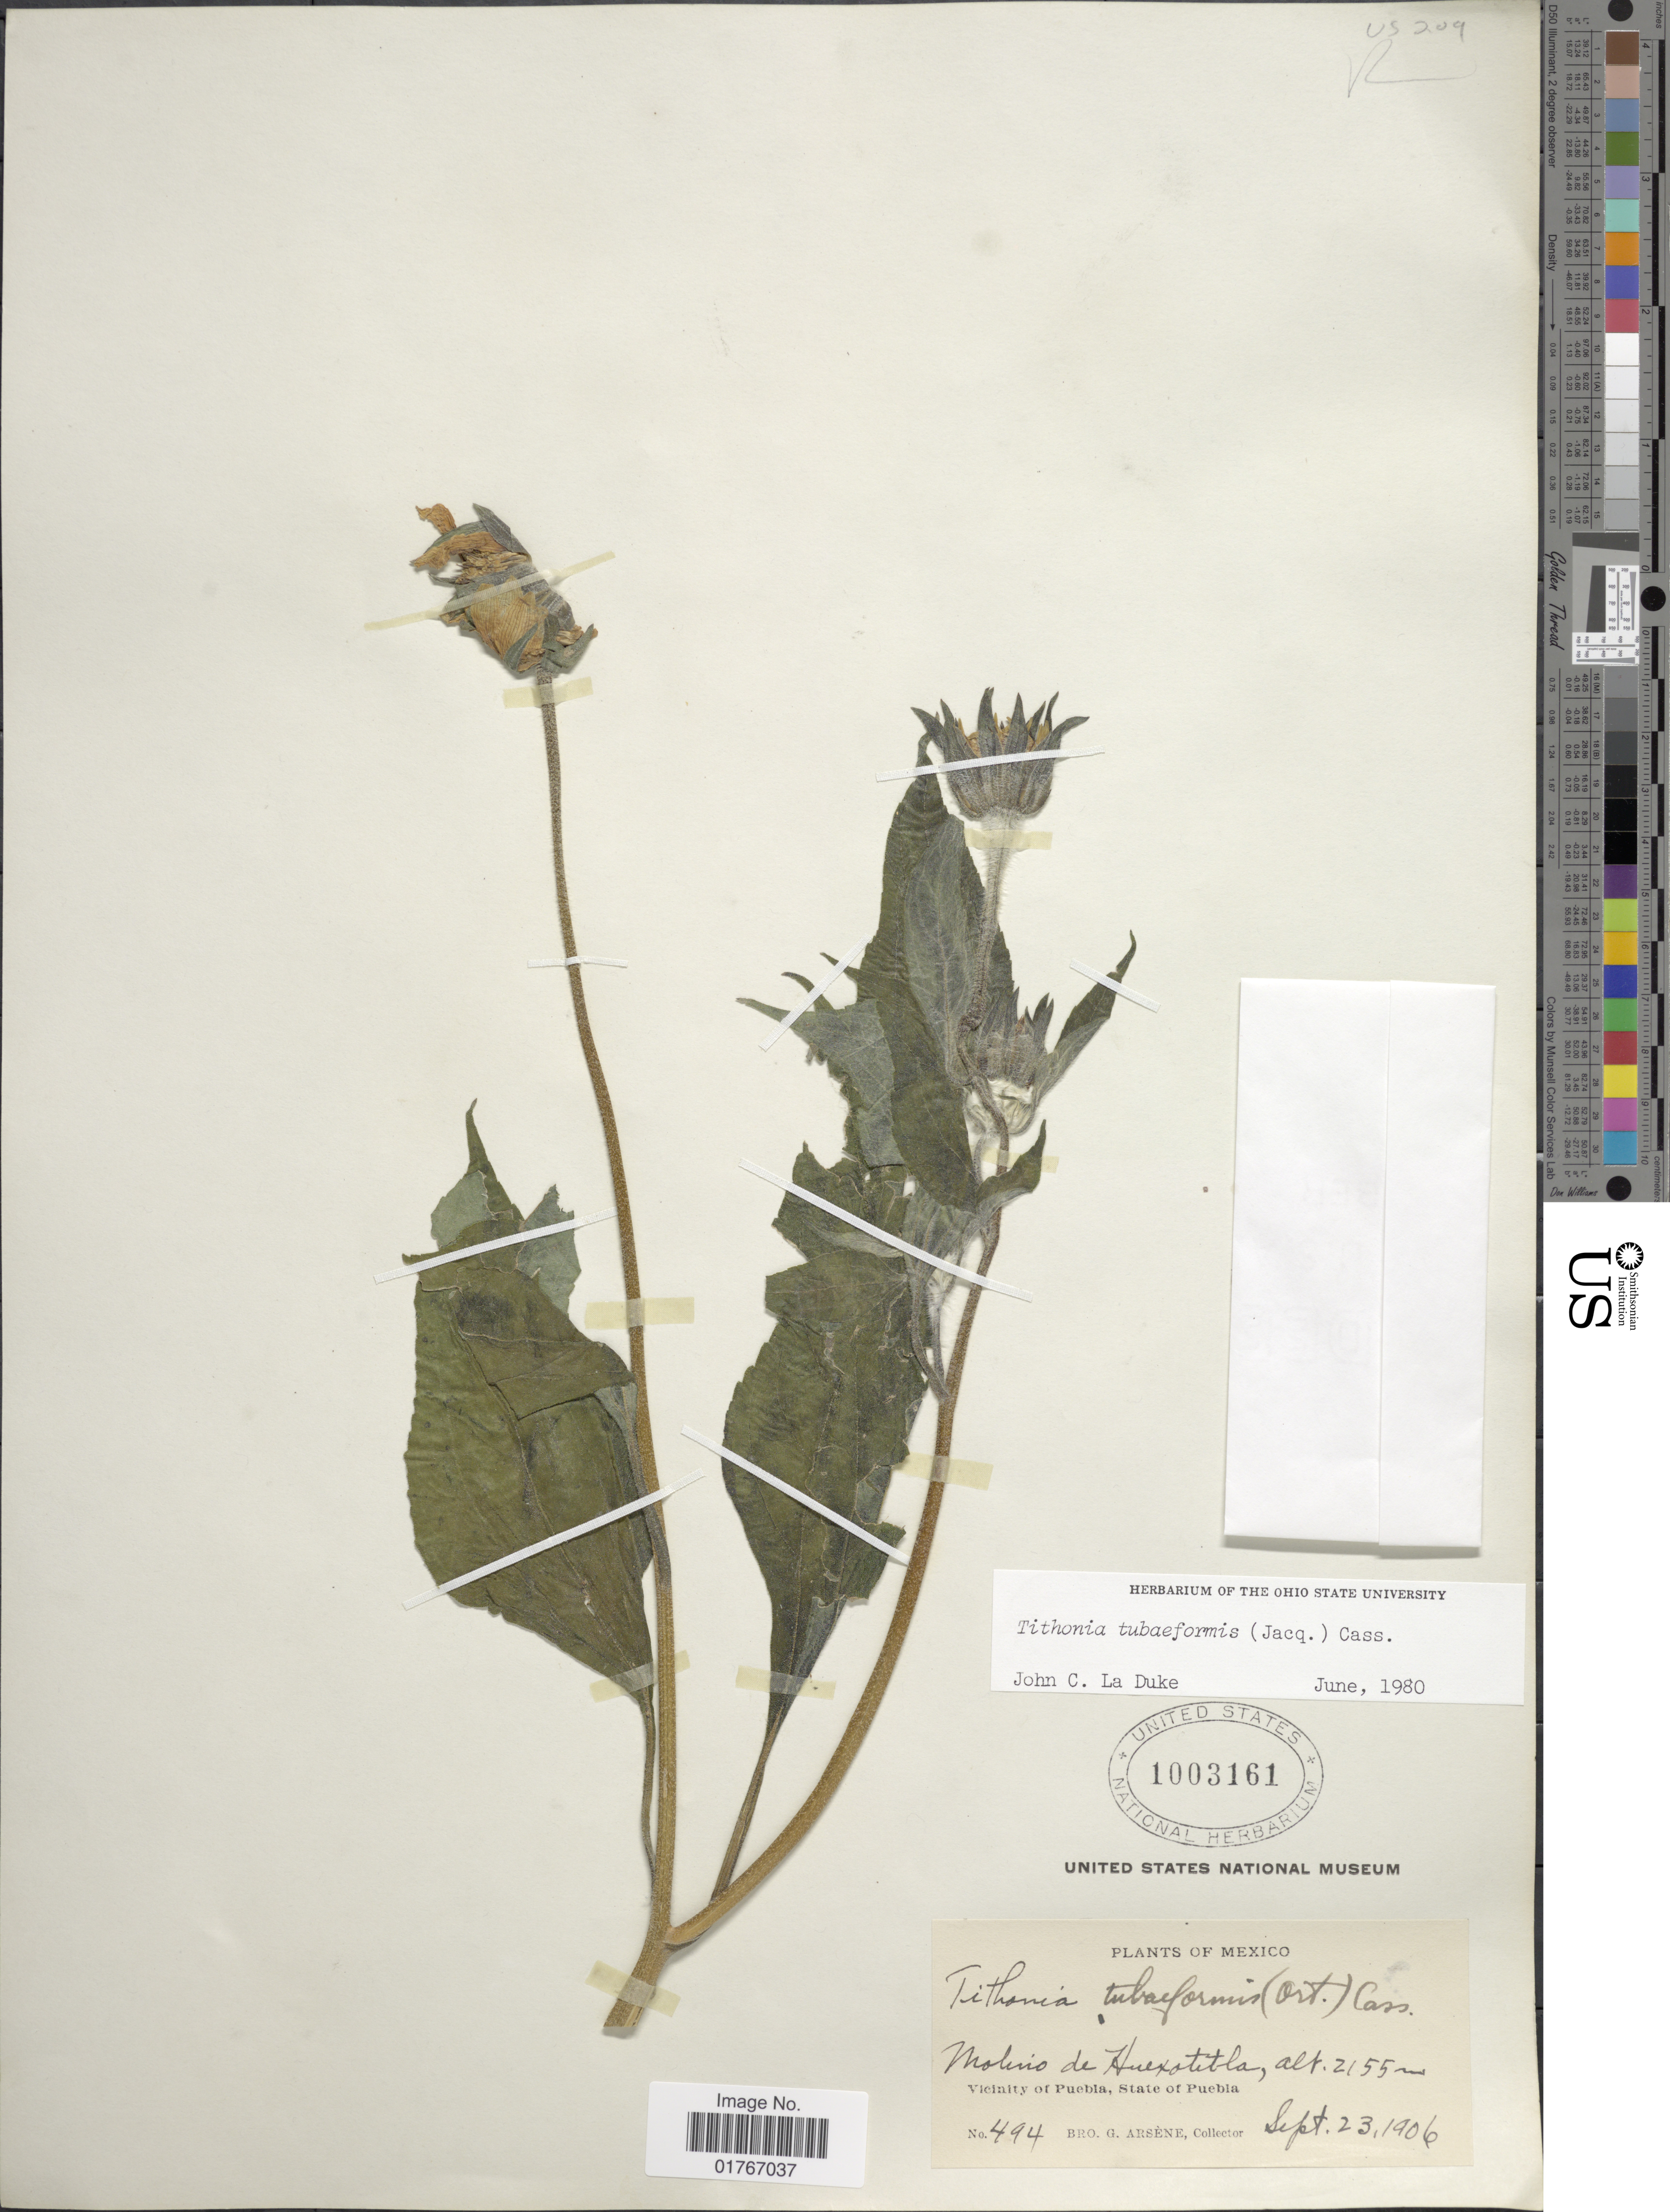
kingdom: Plantae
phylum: Tracheophyta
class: Magnoliopsida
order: Asterales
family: Asteraceae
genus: Tithonia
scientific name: Tithonia tubaeformis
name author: (Jacq.) Cass.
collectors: Bro. G. Arsène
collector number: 494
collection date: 1906-09-23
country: Mexico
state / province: Puebla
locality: Molino de Huexotitla, Vicinity of Puebla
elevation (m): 2155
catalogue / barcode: US 1003161